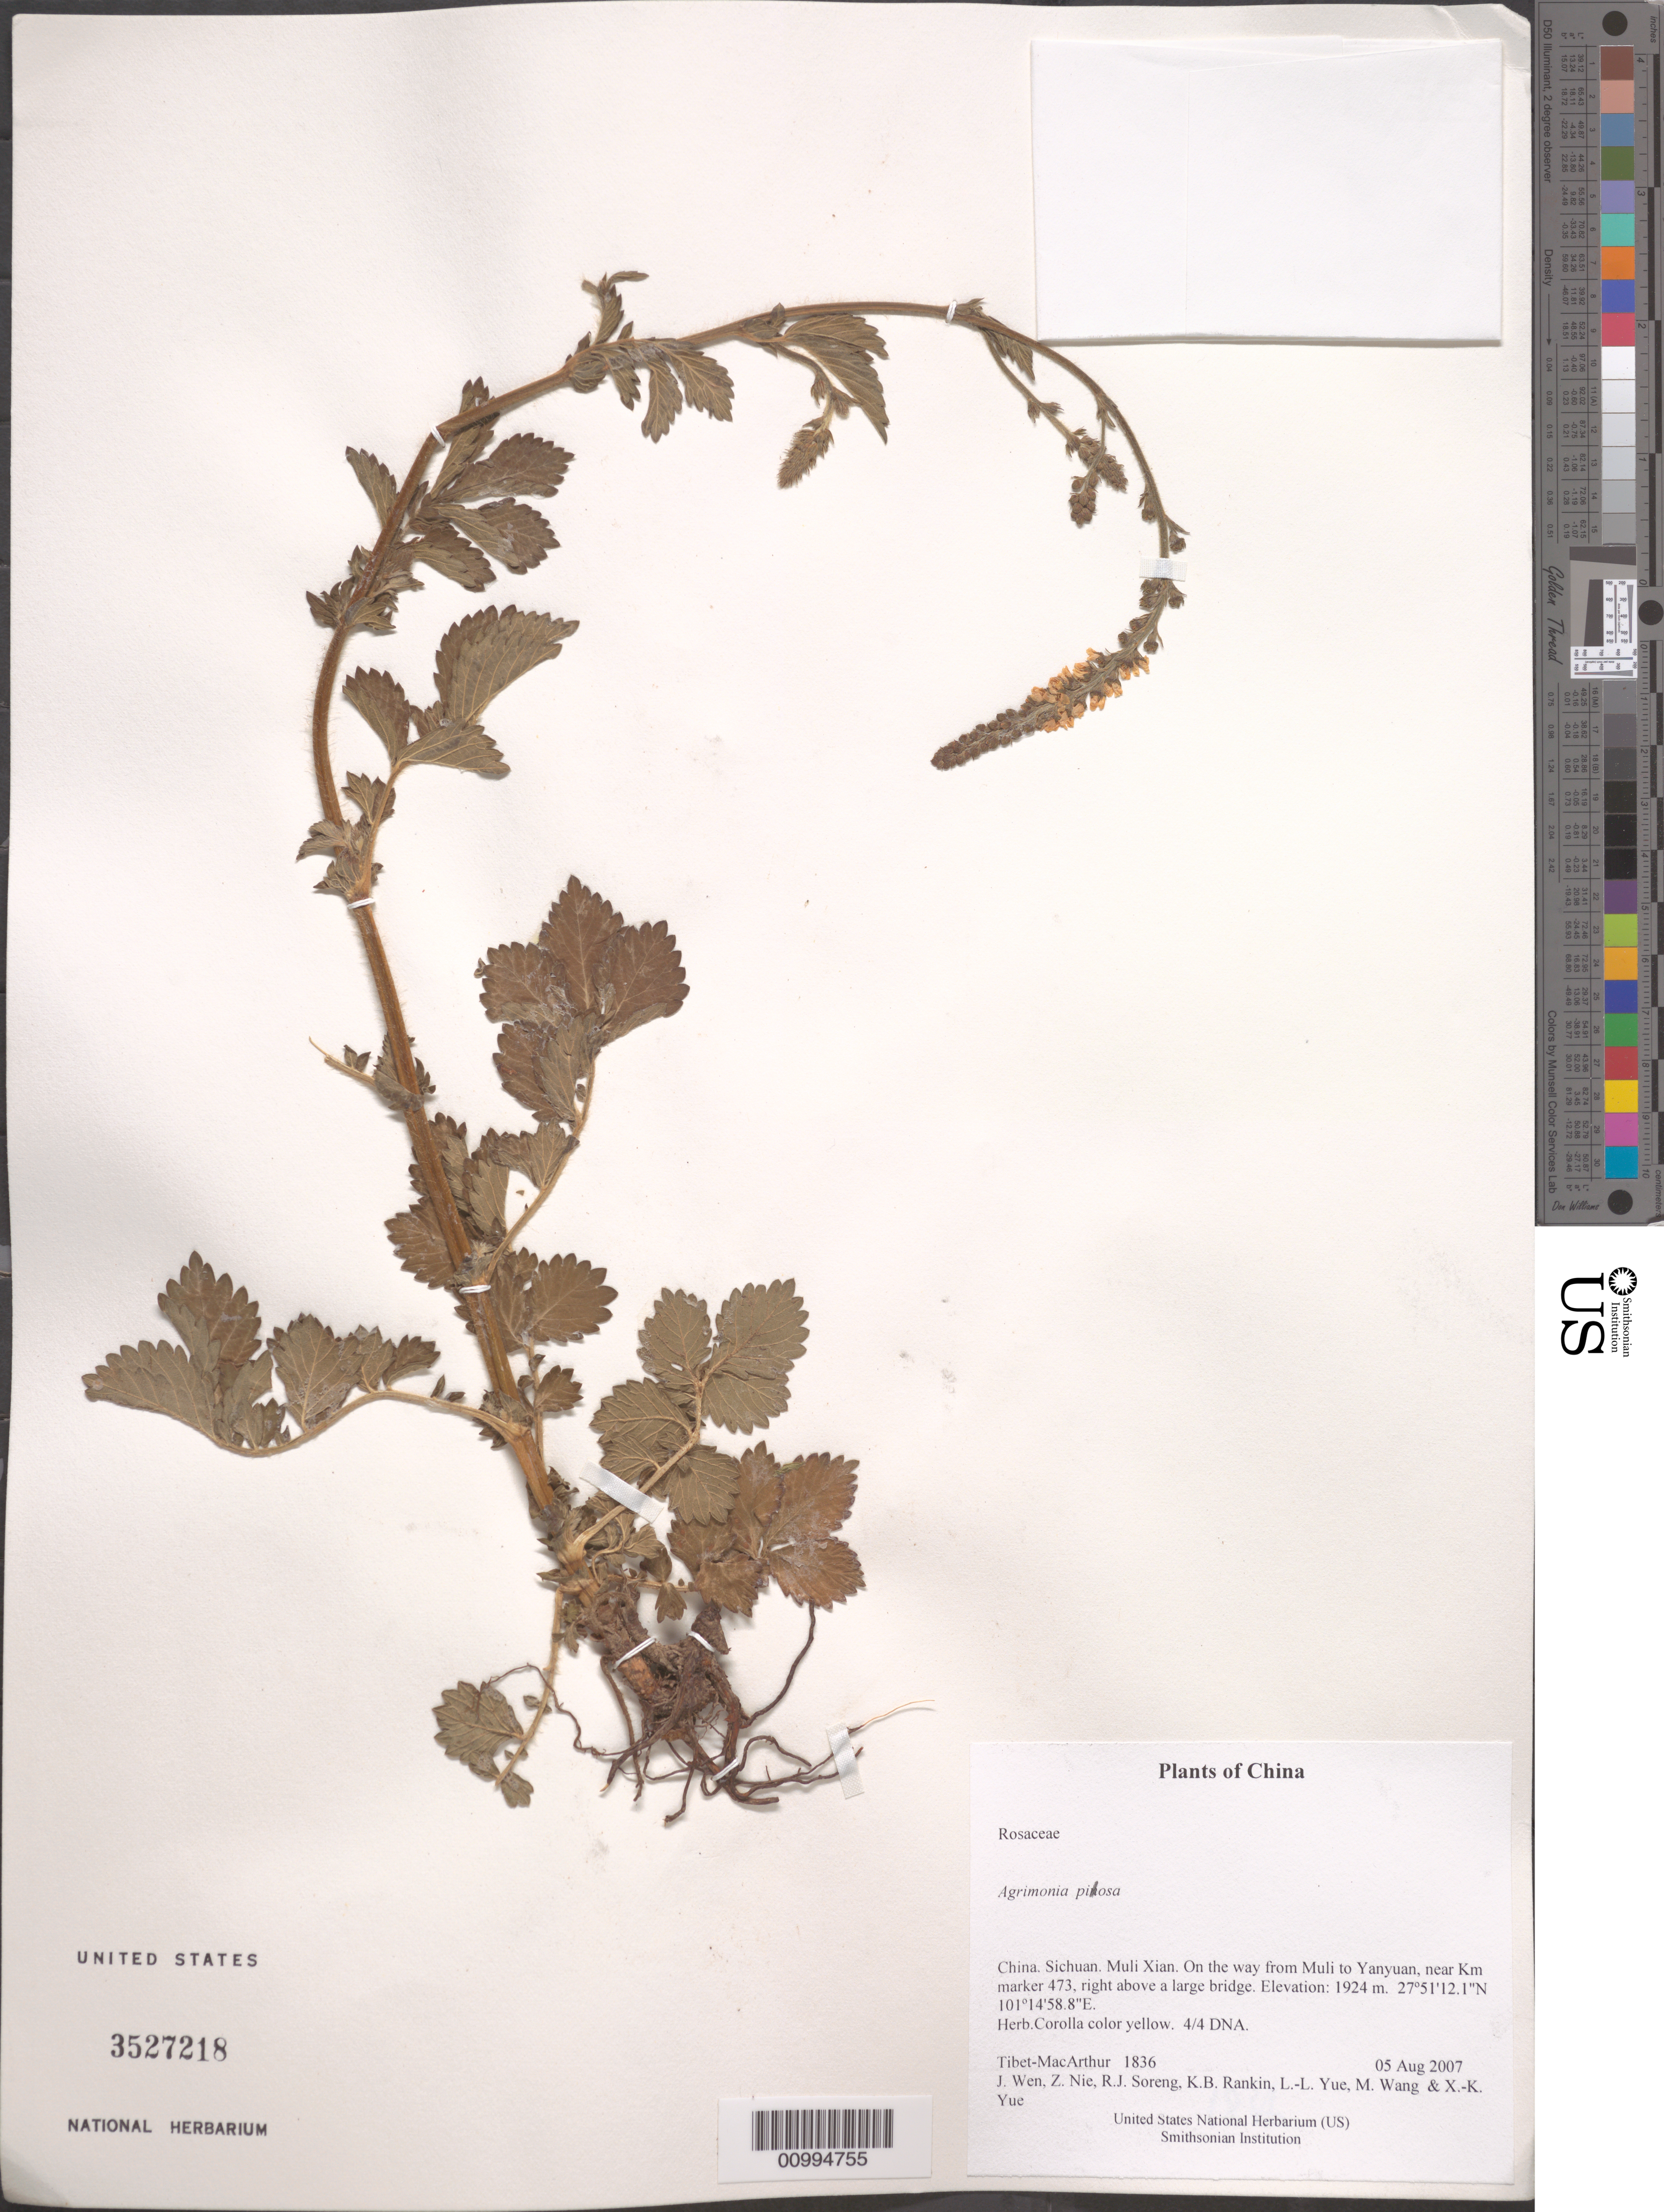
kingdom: Plantae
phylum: Tracheophyta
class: Magnoliopsida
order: Rosales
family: Rosaceae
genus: Agrimonia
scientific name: Agrimonia pilosa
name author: Ledeb.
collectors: Tibet-MacArthur, J. Wen, Z. Nie, R. J. Soreng, K. Rankin, L. Yue, M. Wang & X. Yue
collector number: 1836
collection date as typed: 05 Aug 2007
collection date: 2007-08-05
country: China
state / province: Sichuan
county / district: Muli Xian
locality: On the way from Muli to Yanyuan, near Km marker 473, right above a large bridge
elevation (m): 1924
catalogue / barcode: US 3527218